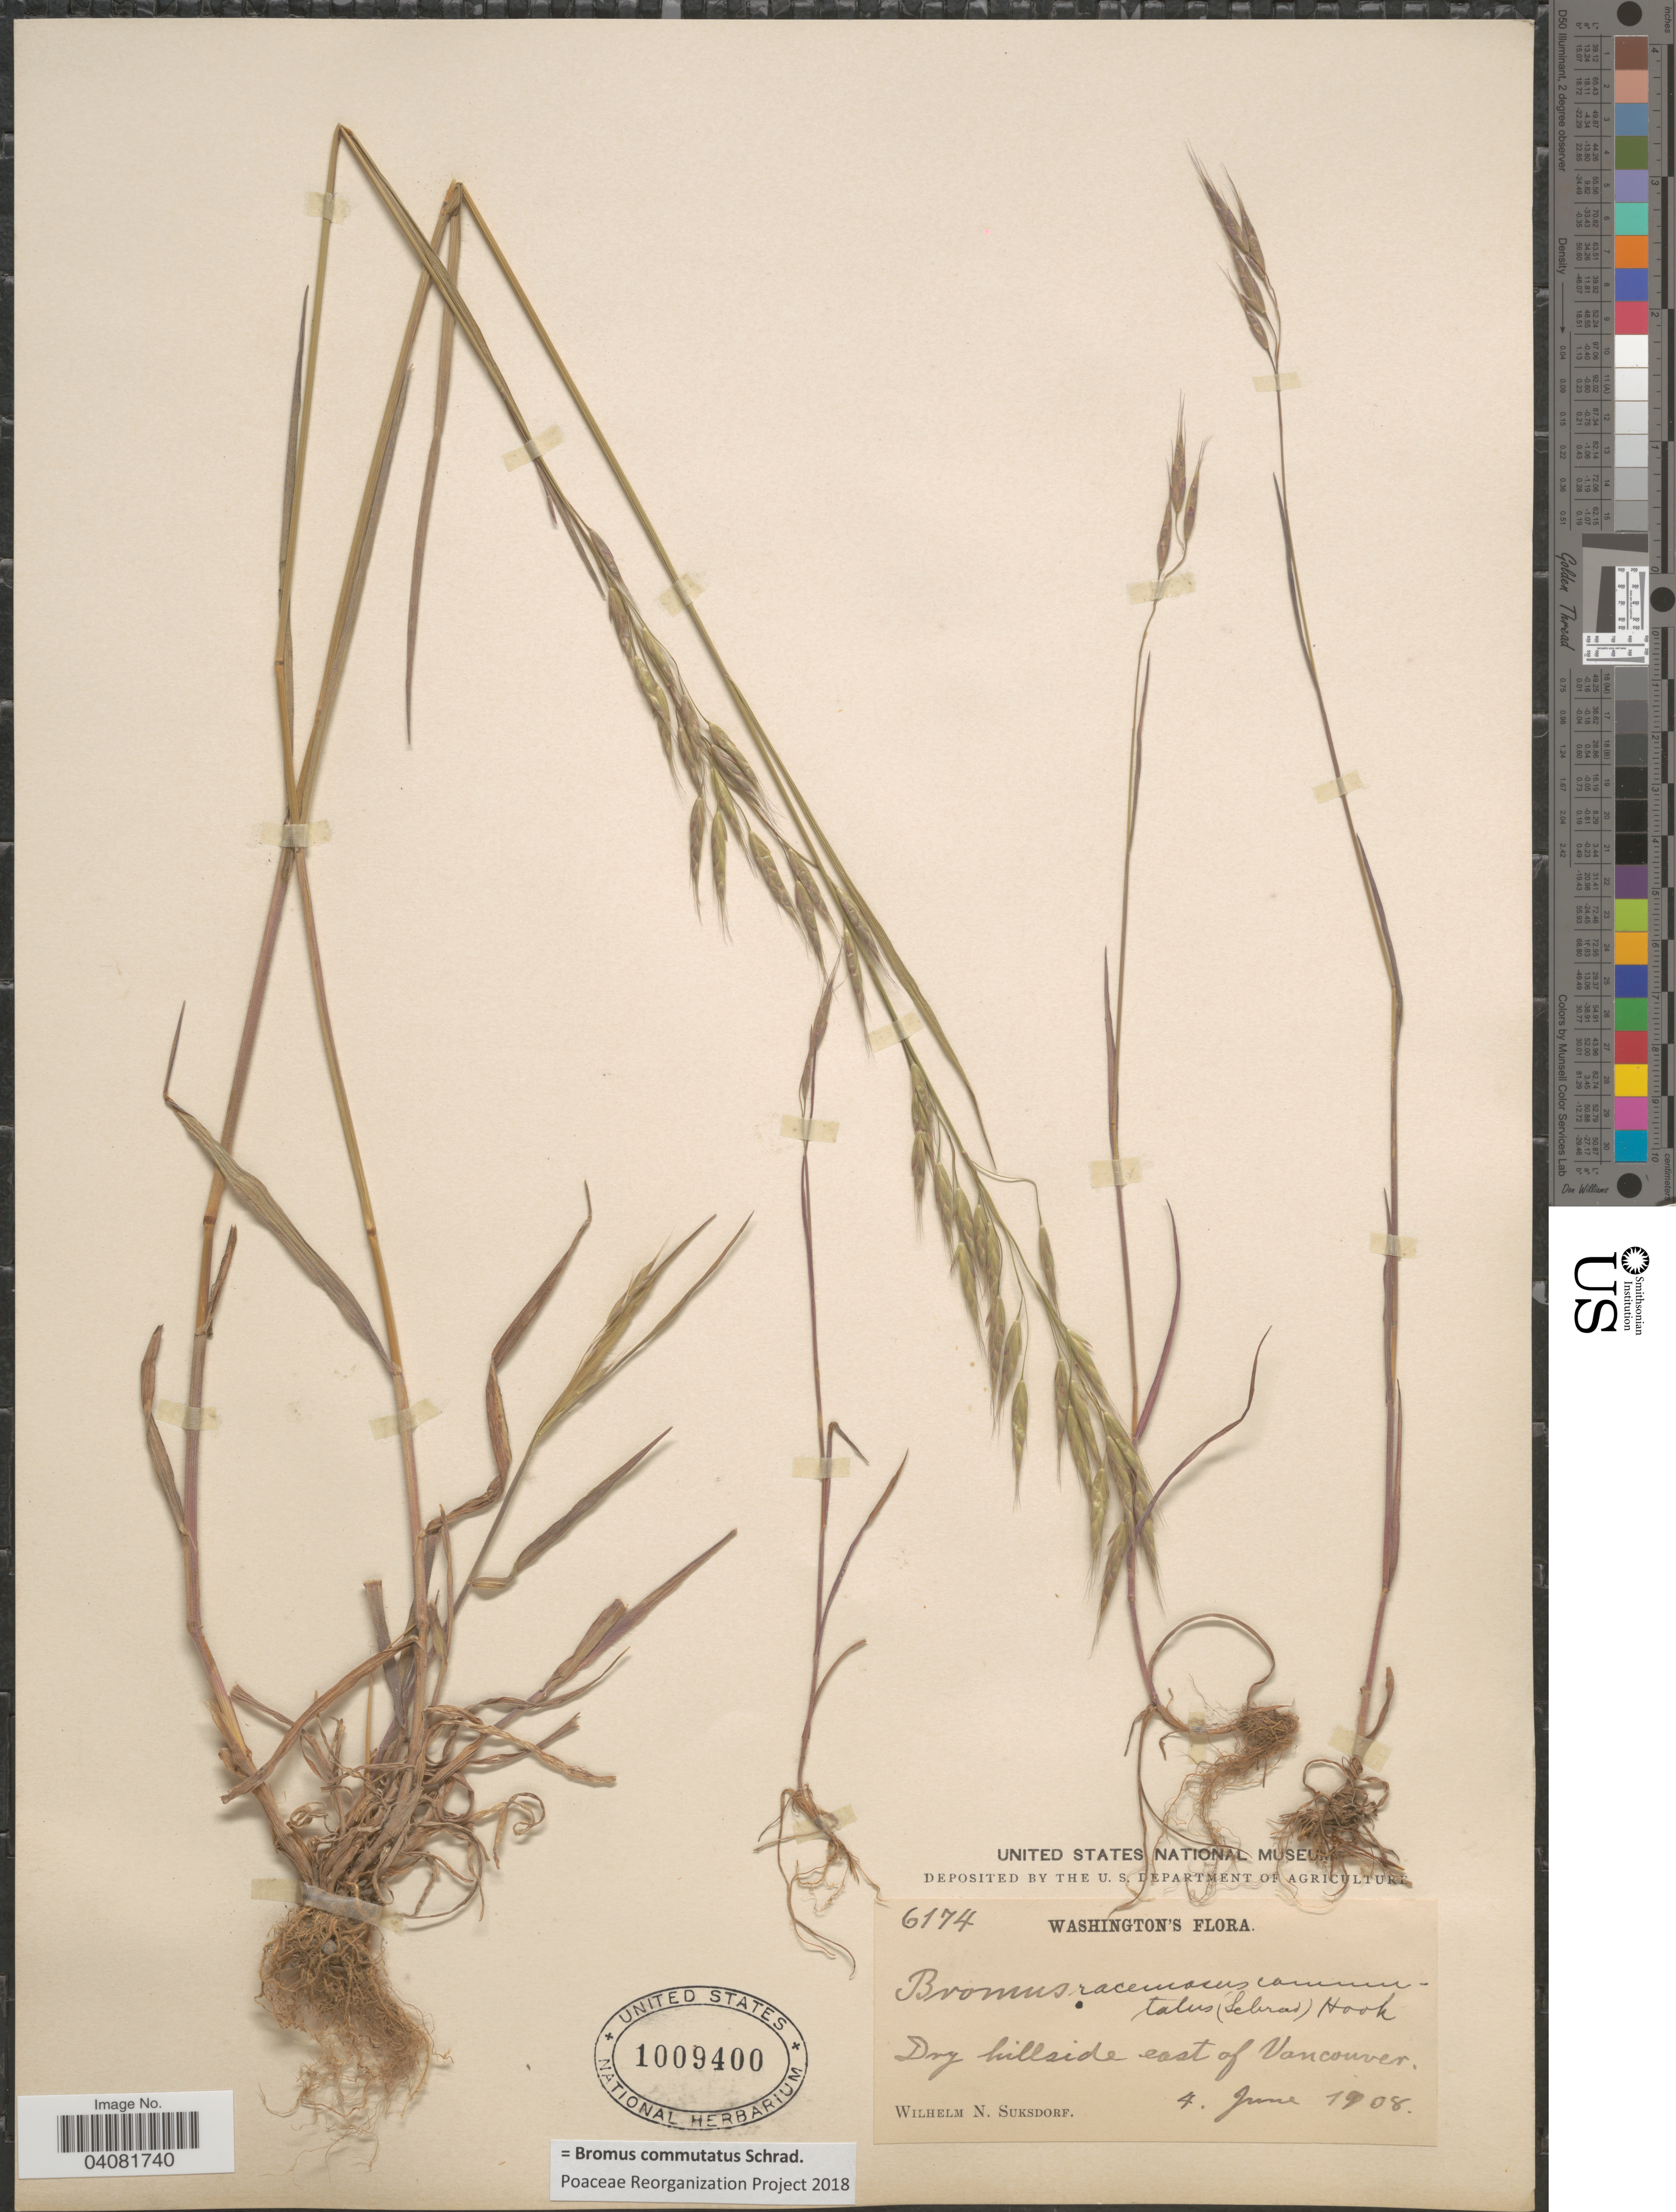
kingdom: Plantae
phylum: Tracheophyta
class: Liliopsida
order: Poales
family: Poaceae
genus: Bromus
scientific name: Bromus commutatus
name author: Schrad.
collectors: W. N. Suksdorf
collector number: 6174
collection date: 1908-06-04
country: United States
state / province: Washington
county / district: Clark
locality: Dry hillside east of Vancouver.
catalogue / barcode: US 1009400